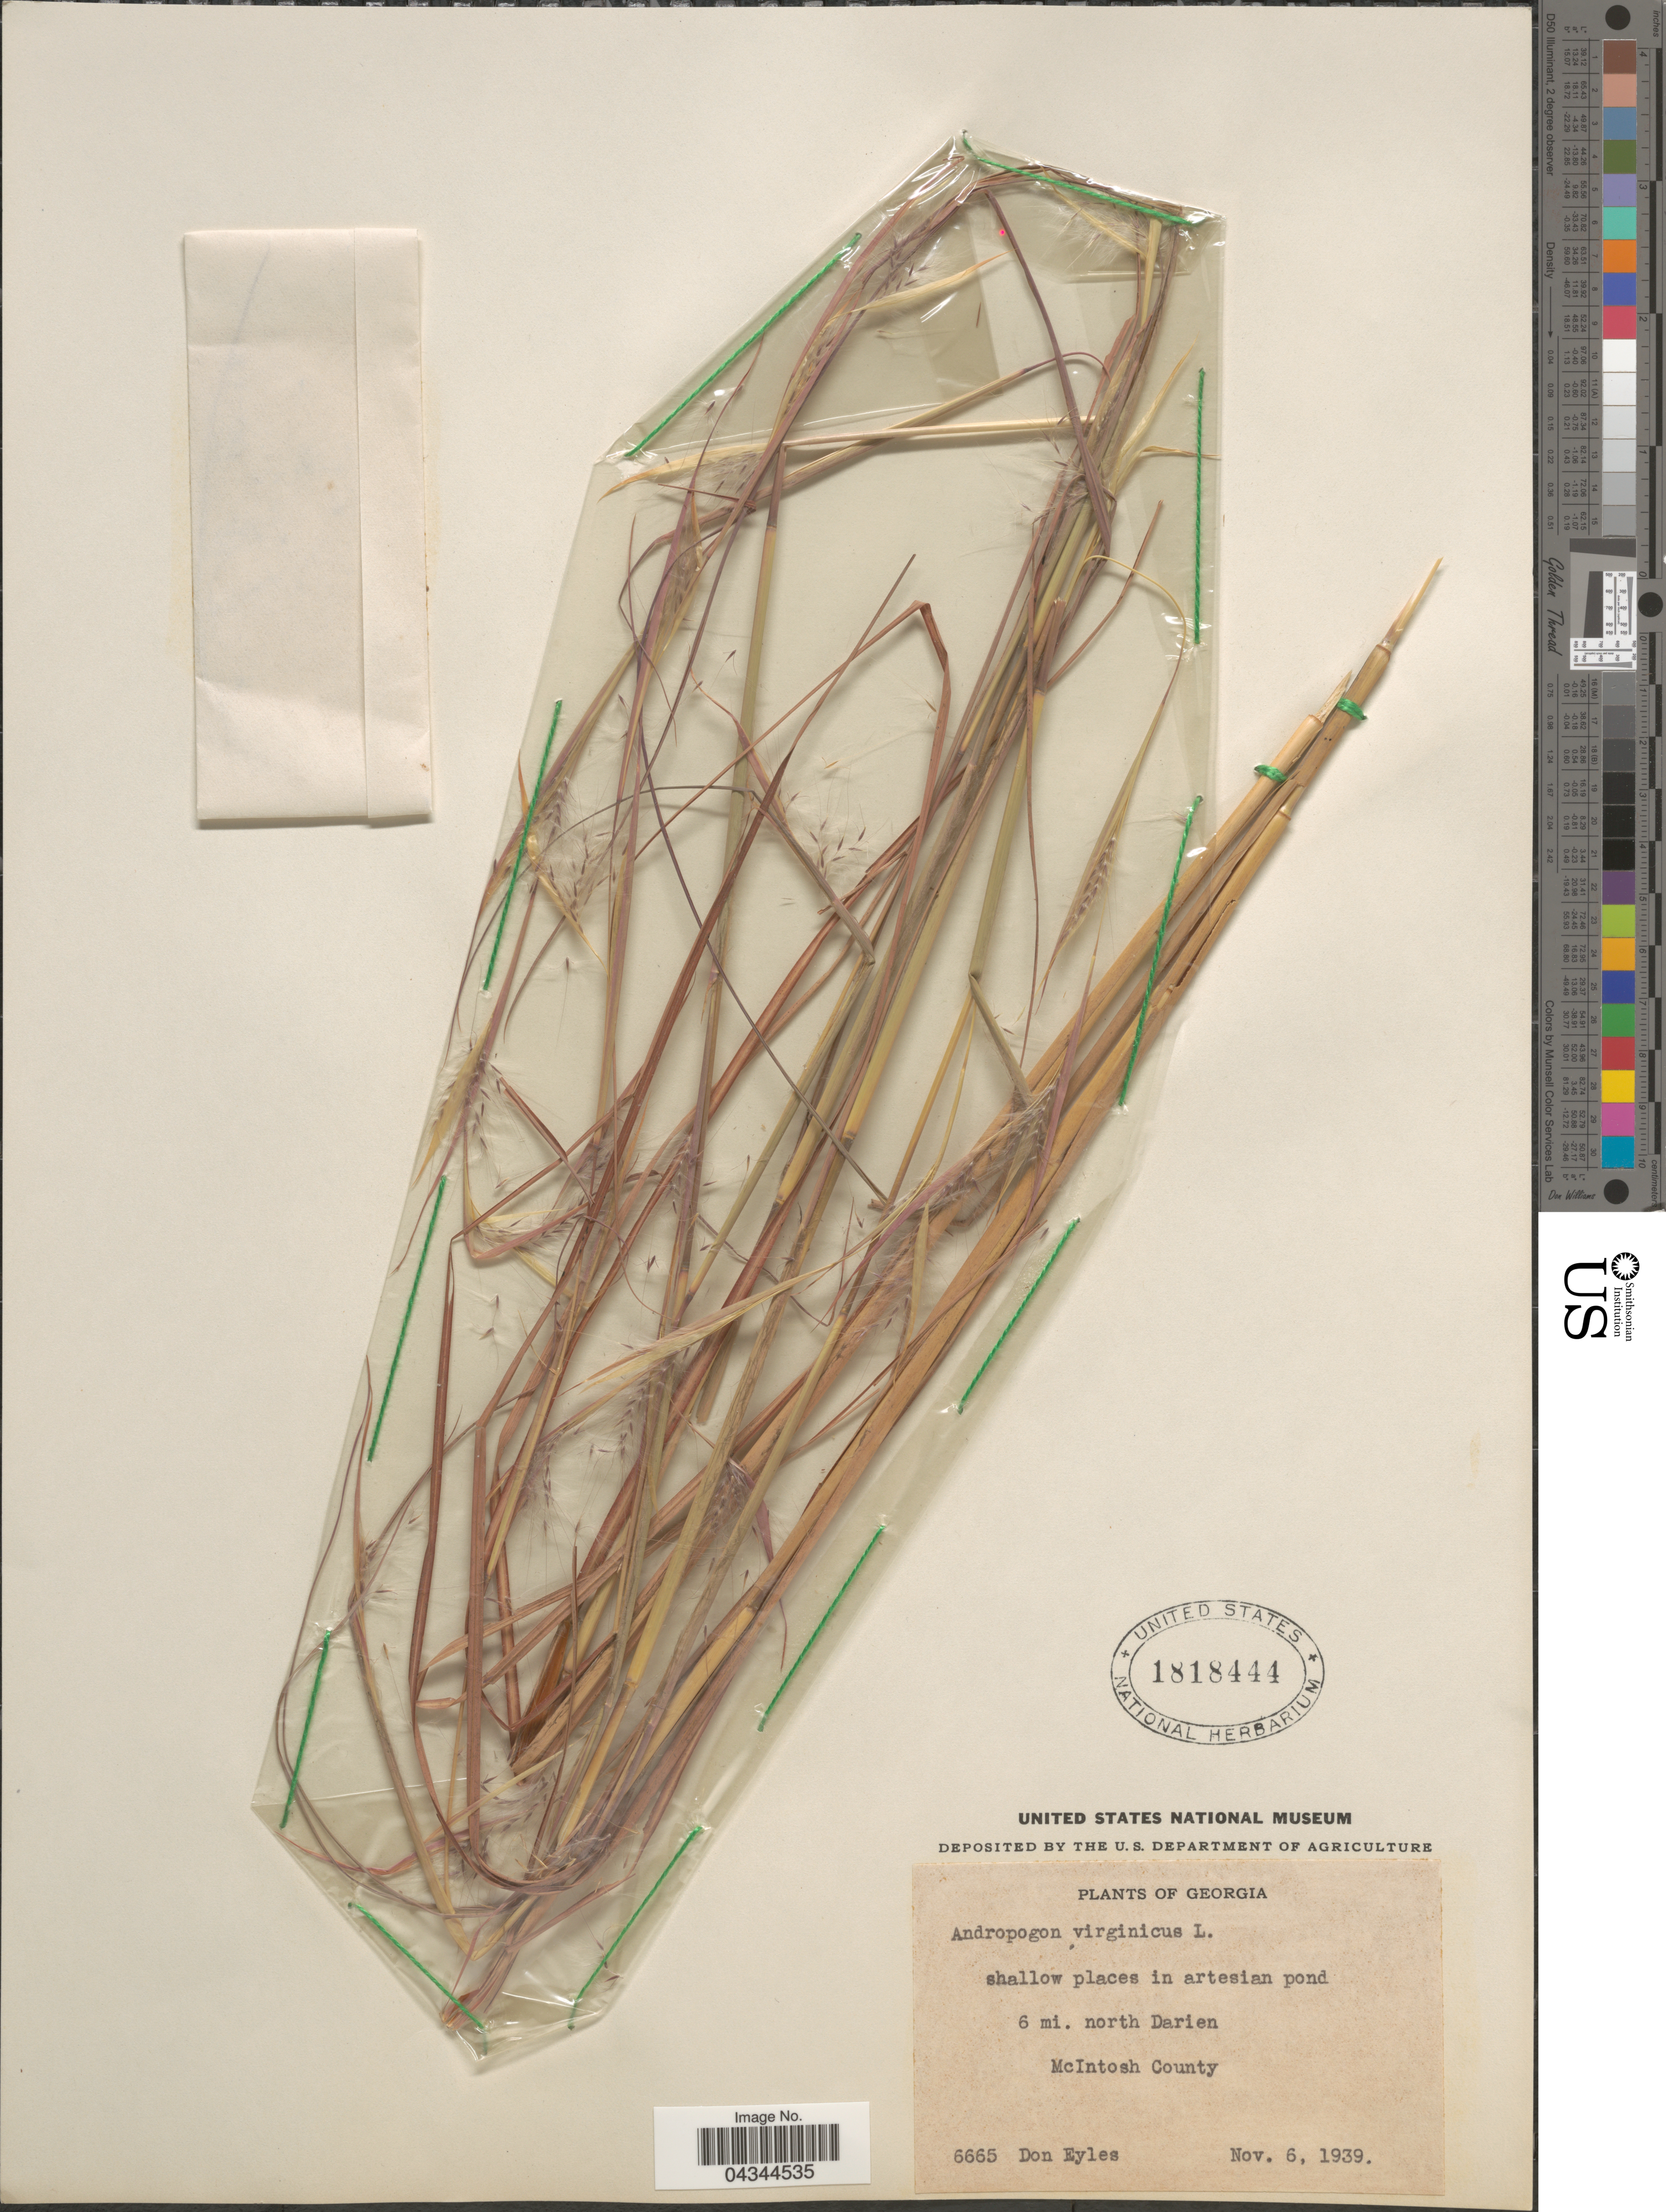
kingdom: Plantae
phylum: Tracheophyta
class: Liliopsida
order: Poales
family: Poaceae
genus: Andropogon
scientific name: Andropogon virginicus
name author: L.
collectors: D. Eyles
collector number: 6665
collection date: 1939-11-06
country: United States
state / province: Georgia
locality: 6 mi. north Darien. McIntosh County.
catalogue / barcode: US 1818444